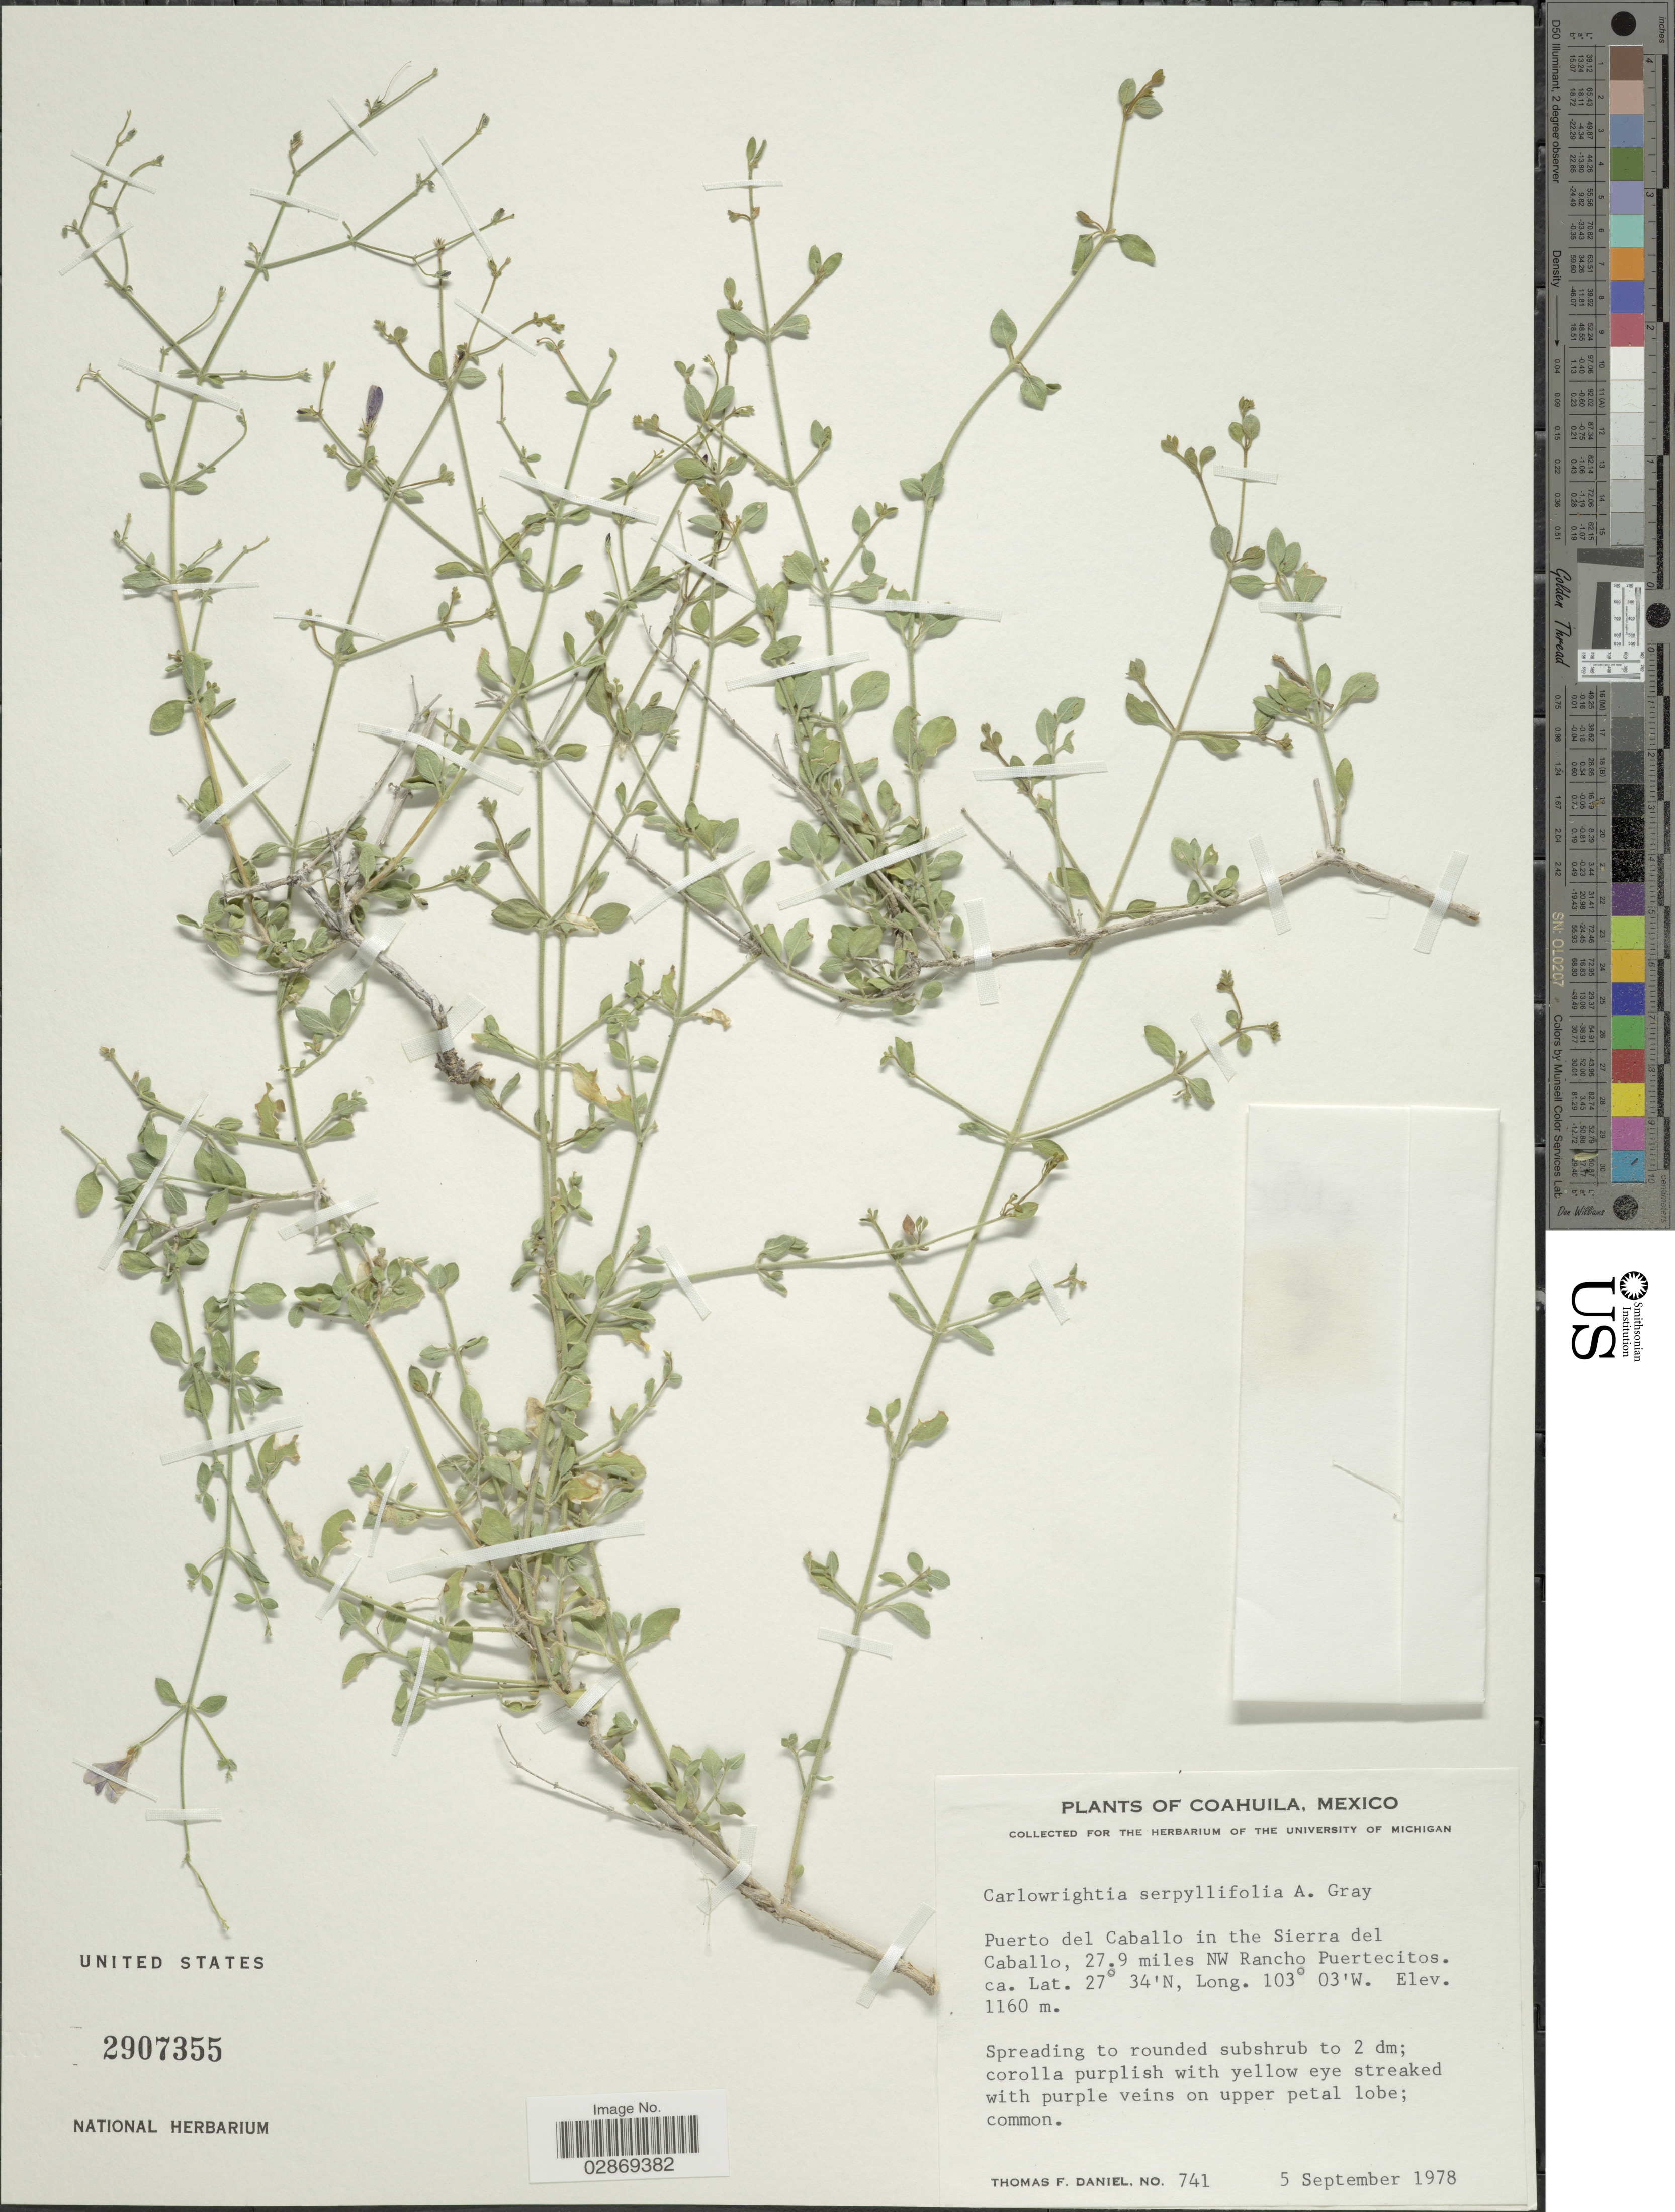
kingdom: Plantae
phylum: Tracheophyta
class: Magnoliopsida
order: Lamiales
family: Acanthaceae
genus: Carlowrightia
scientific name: Carlowrightia serpyllifolia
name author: A. Gray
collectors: T. F. Daniel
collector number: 741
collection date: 1978-09-05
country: Mexico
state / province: Coahuila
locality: Puerto del Cabello in the Sierra del Caballo, 27.9 miles NW Rancho Puertecitos.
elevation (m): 1160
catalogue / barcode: US 2907355